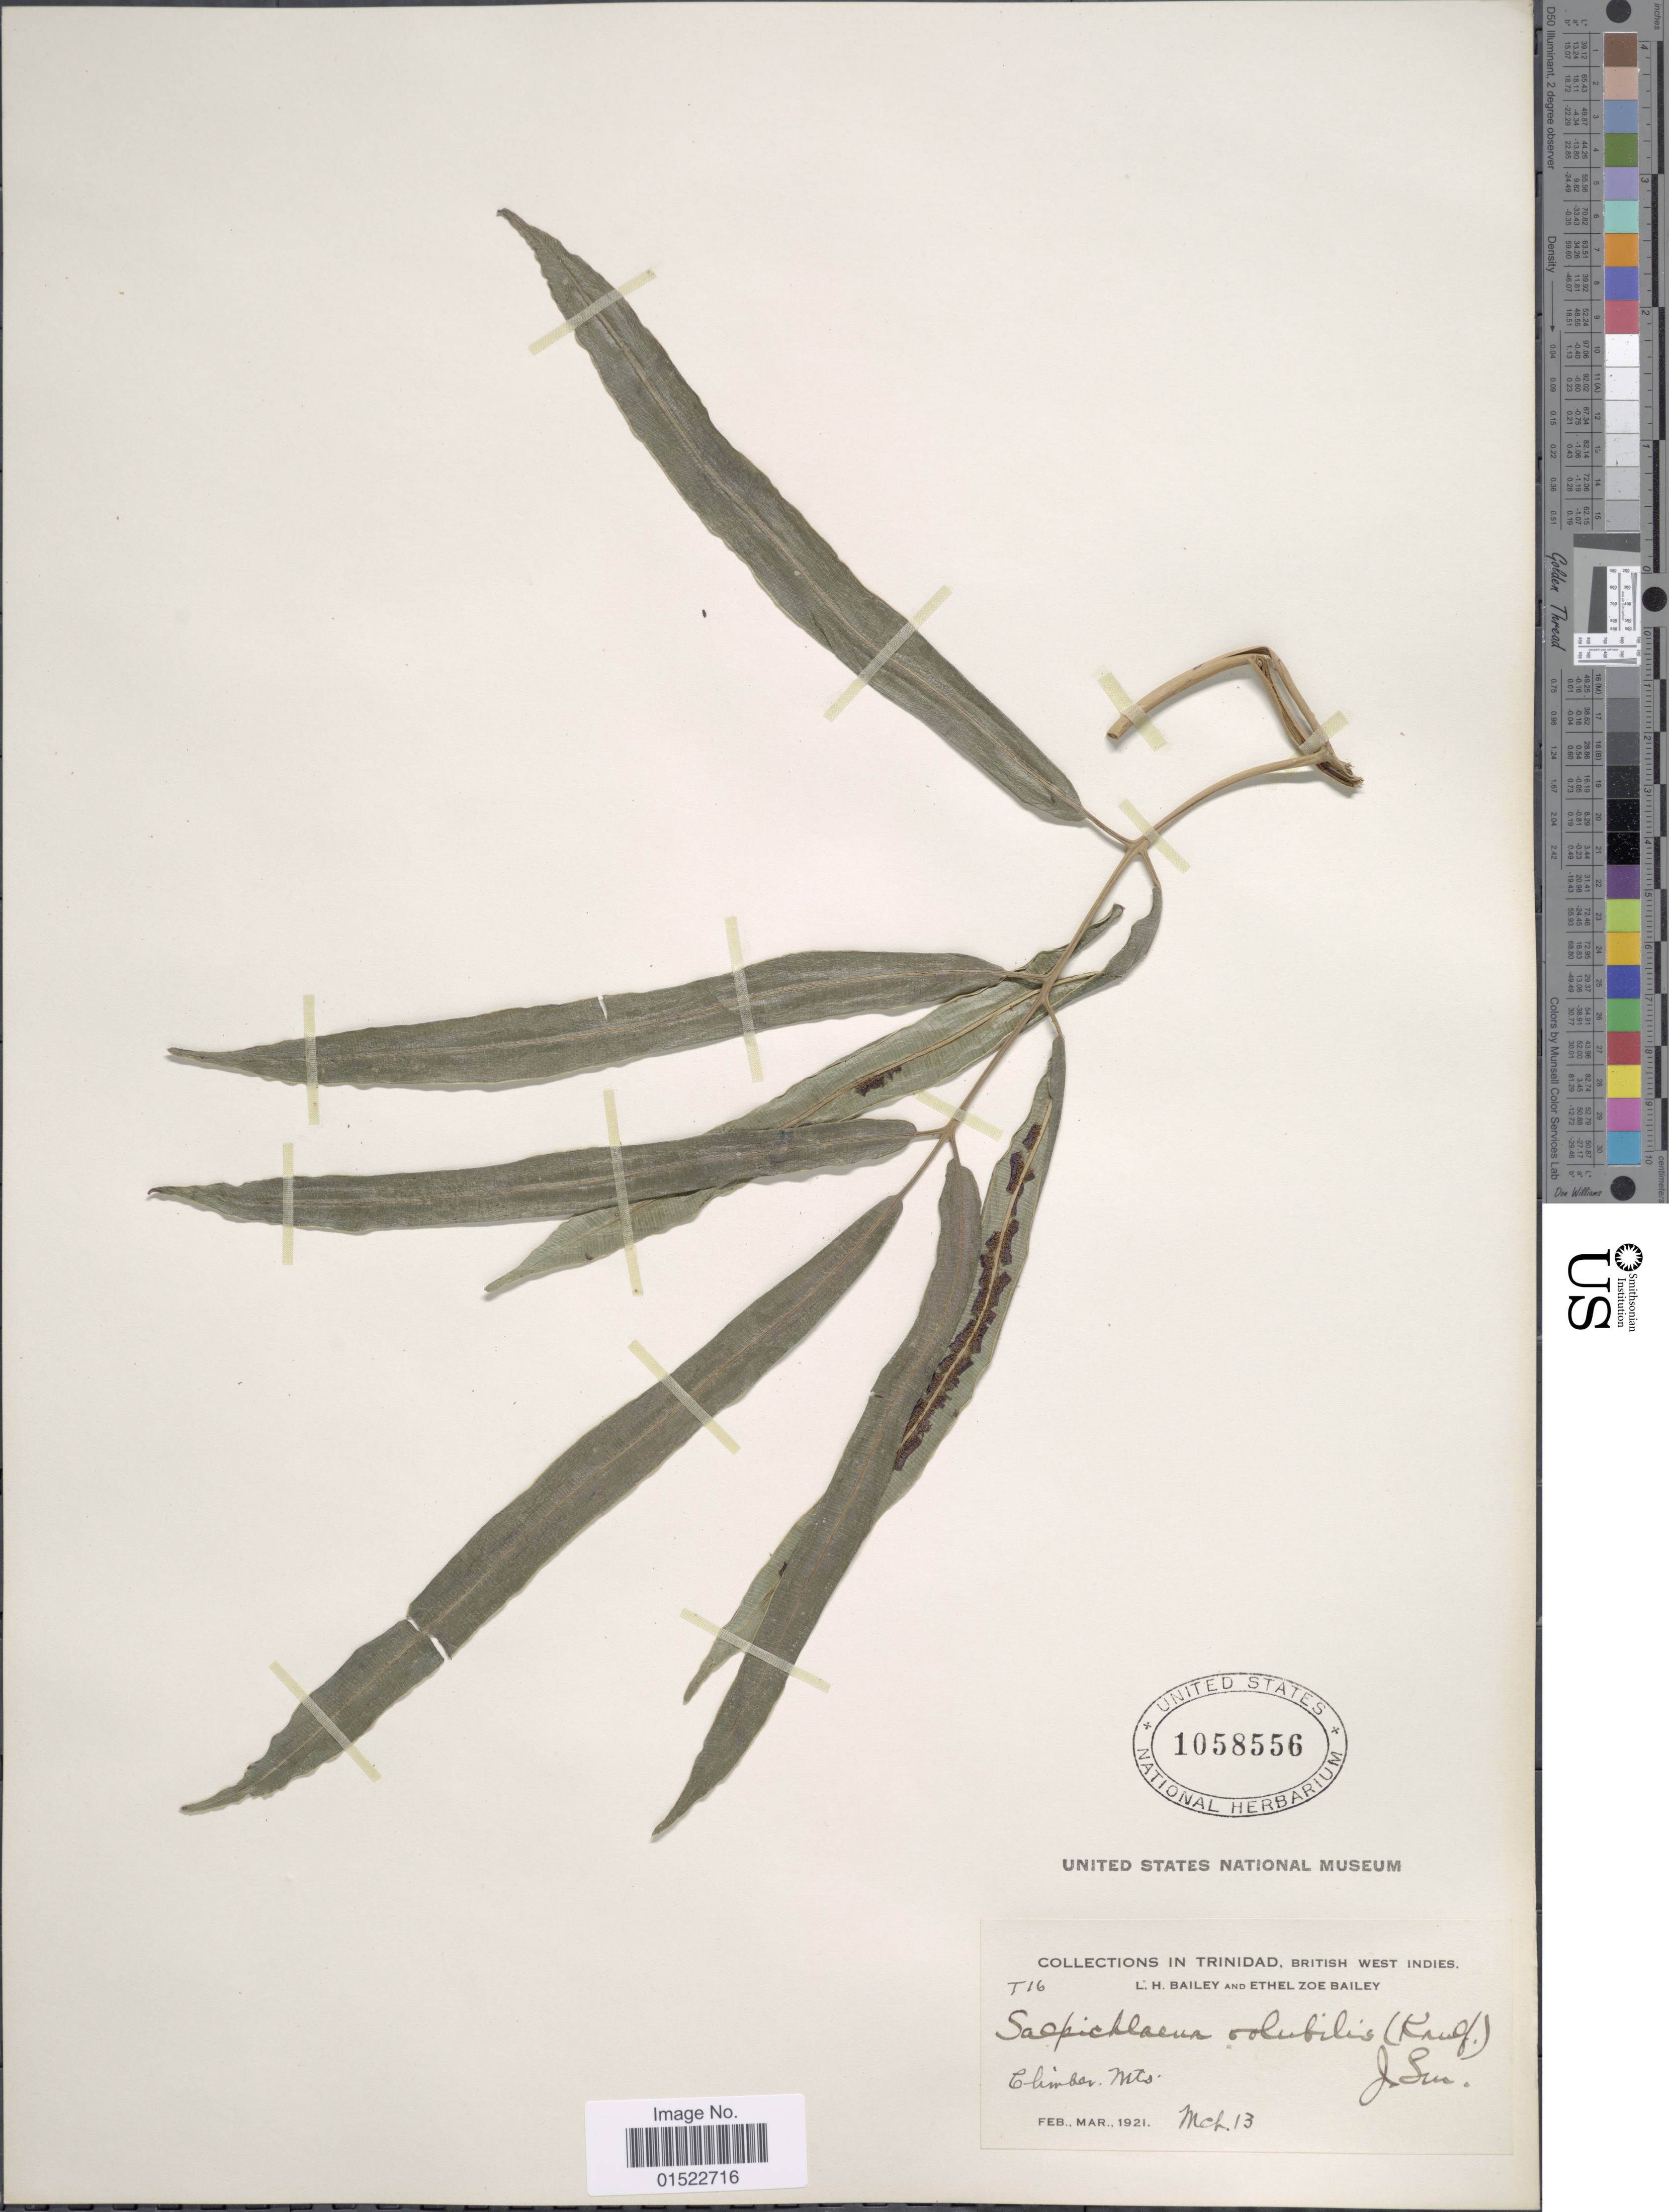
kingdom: Plantae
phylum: Tracheophyta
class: Polypodiopsida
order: Polypodiales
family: Blechnaceae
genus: Salpichlaena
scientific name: Salpichlaena volubilis subsp. volubilis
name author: (Kaulf.) J. Sm.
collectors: L. H. Bailey & E. Z. Bailey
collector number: T16*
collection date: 1921-03-13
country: Trinidad and Tobago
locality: Trinidad, British West Indies, Climber Mts.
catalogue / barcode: US 1058556